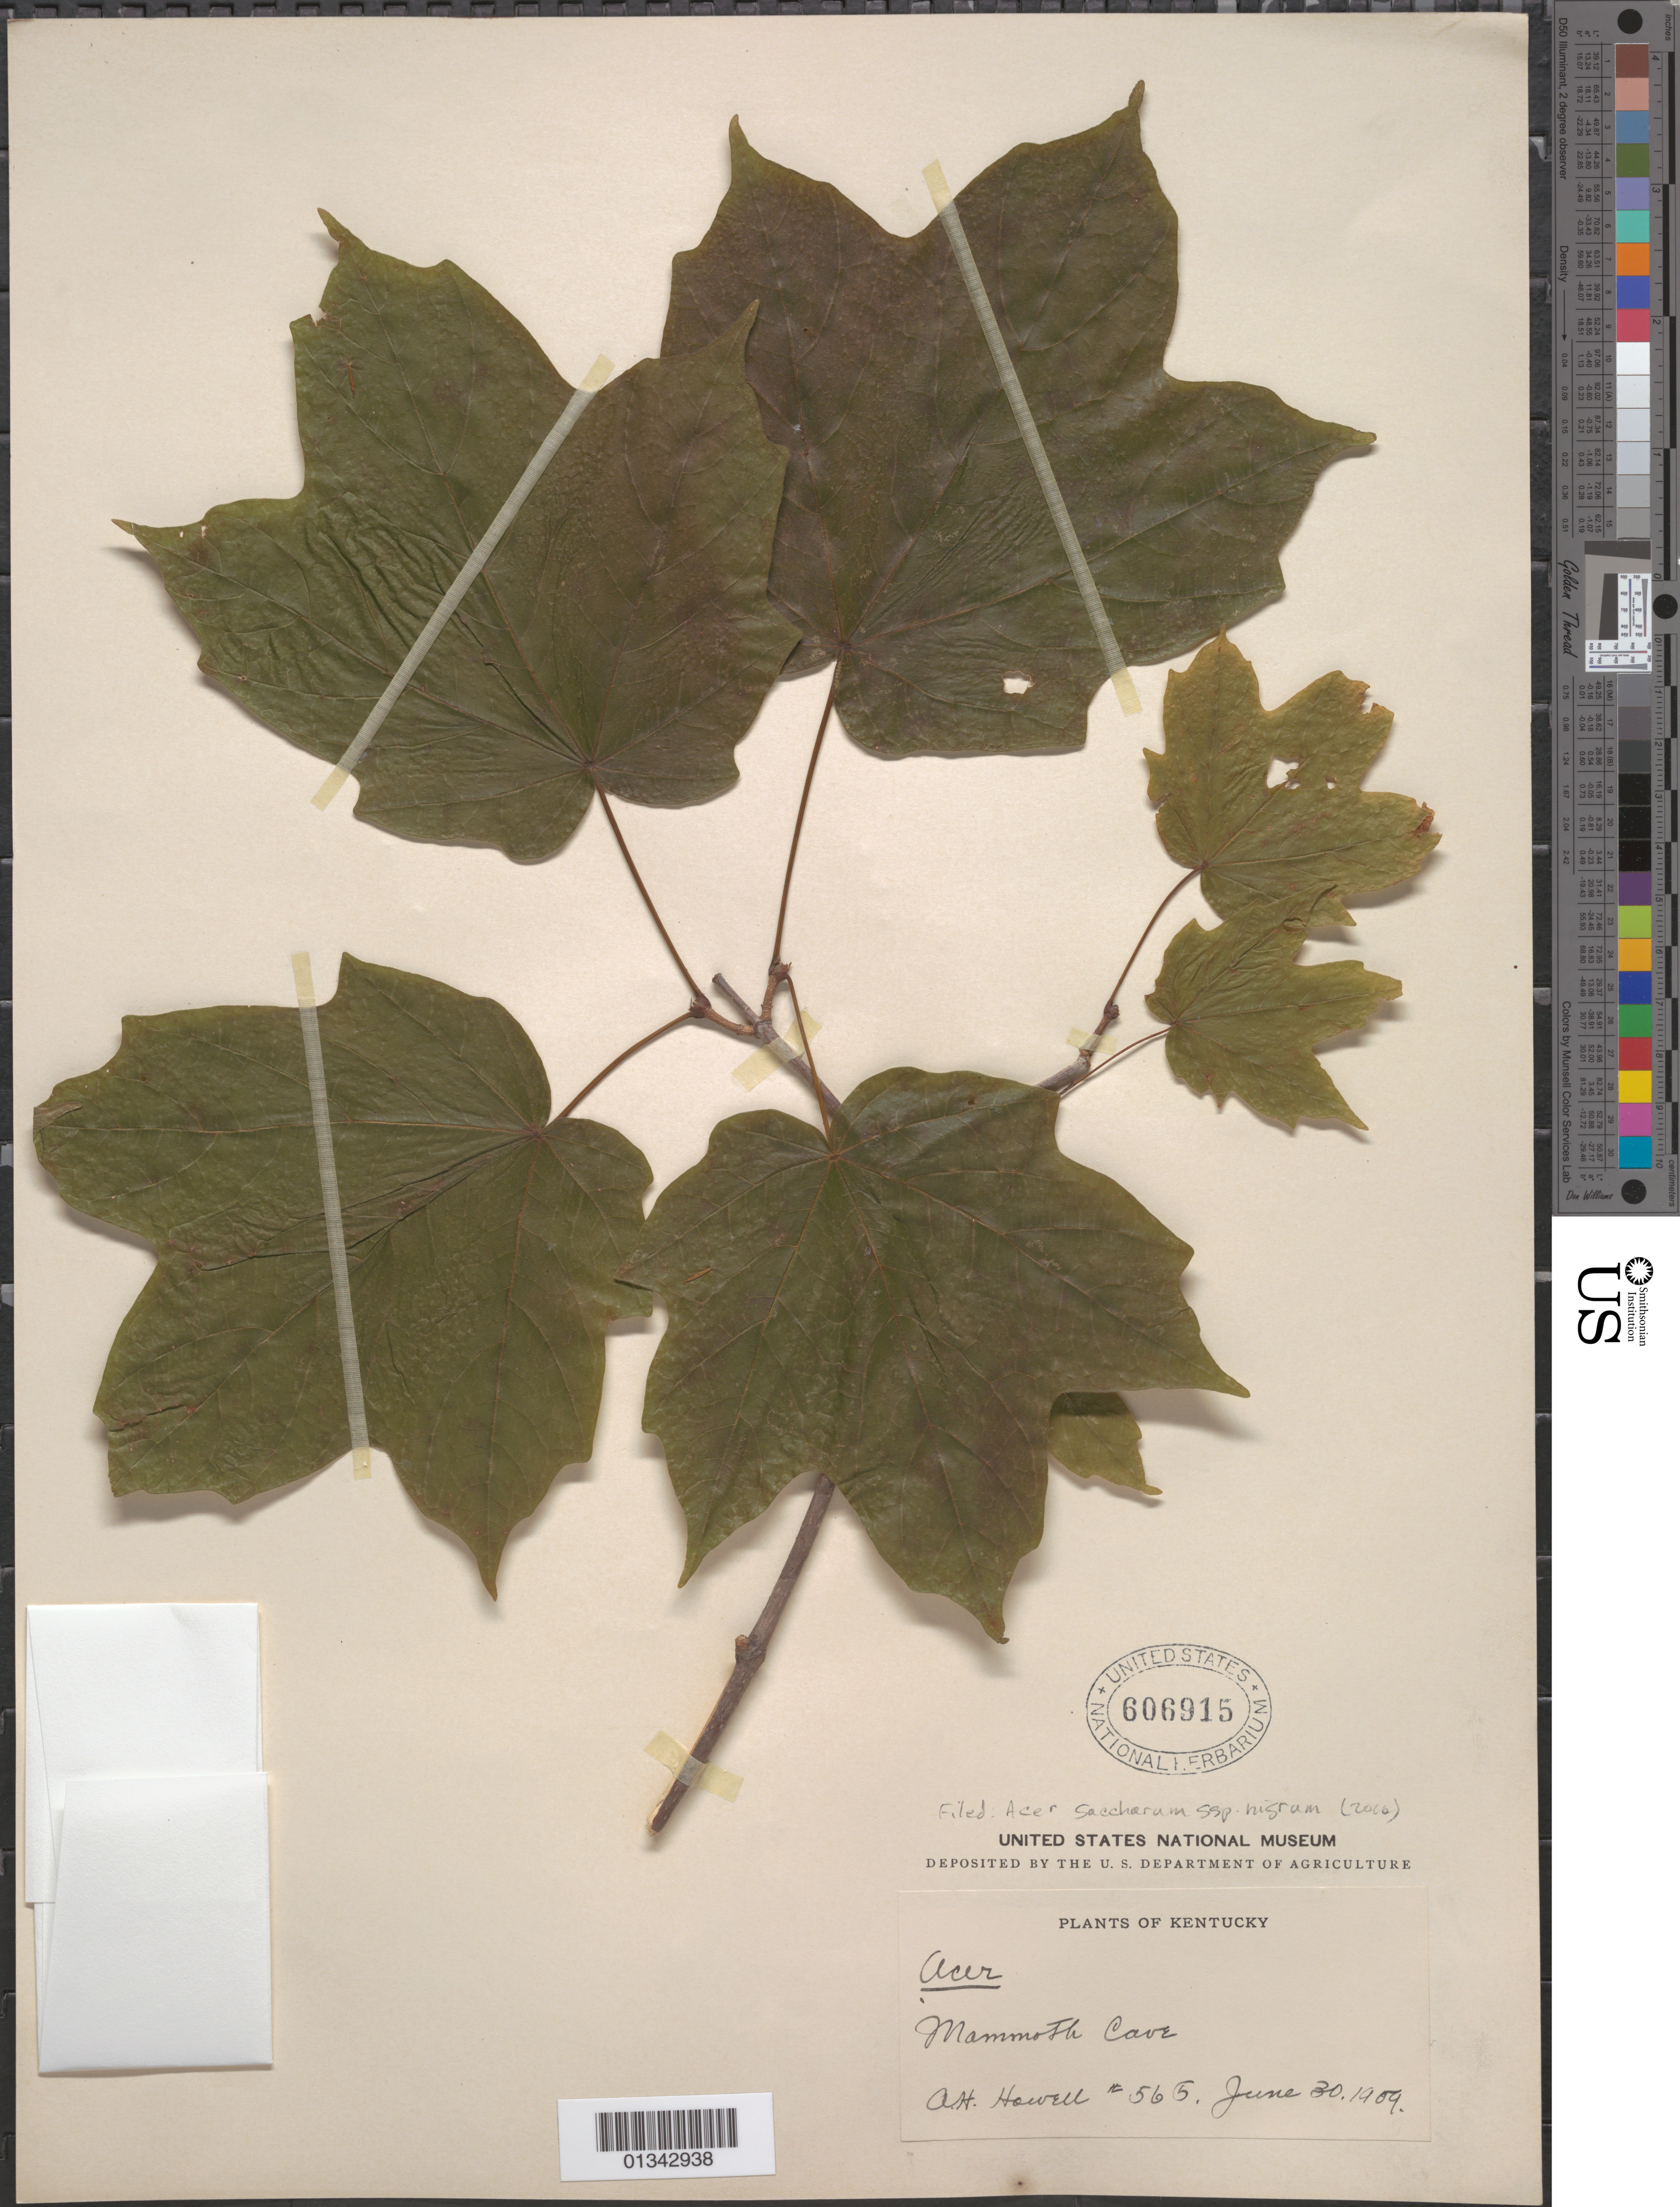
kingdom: Plantae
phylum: Tracheophyta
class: Magnoliopsida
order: Sapindales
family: Sapindaceae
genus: Acer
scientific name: Acer saccharum subsp. nigrum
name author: (F. Michx.) Desmarais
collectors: A. H. Howell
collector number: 565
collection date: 1909-06-30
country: United States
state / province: Kentucky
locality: Mammoth Cave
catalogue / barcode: US 606915